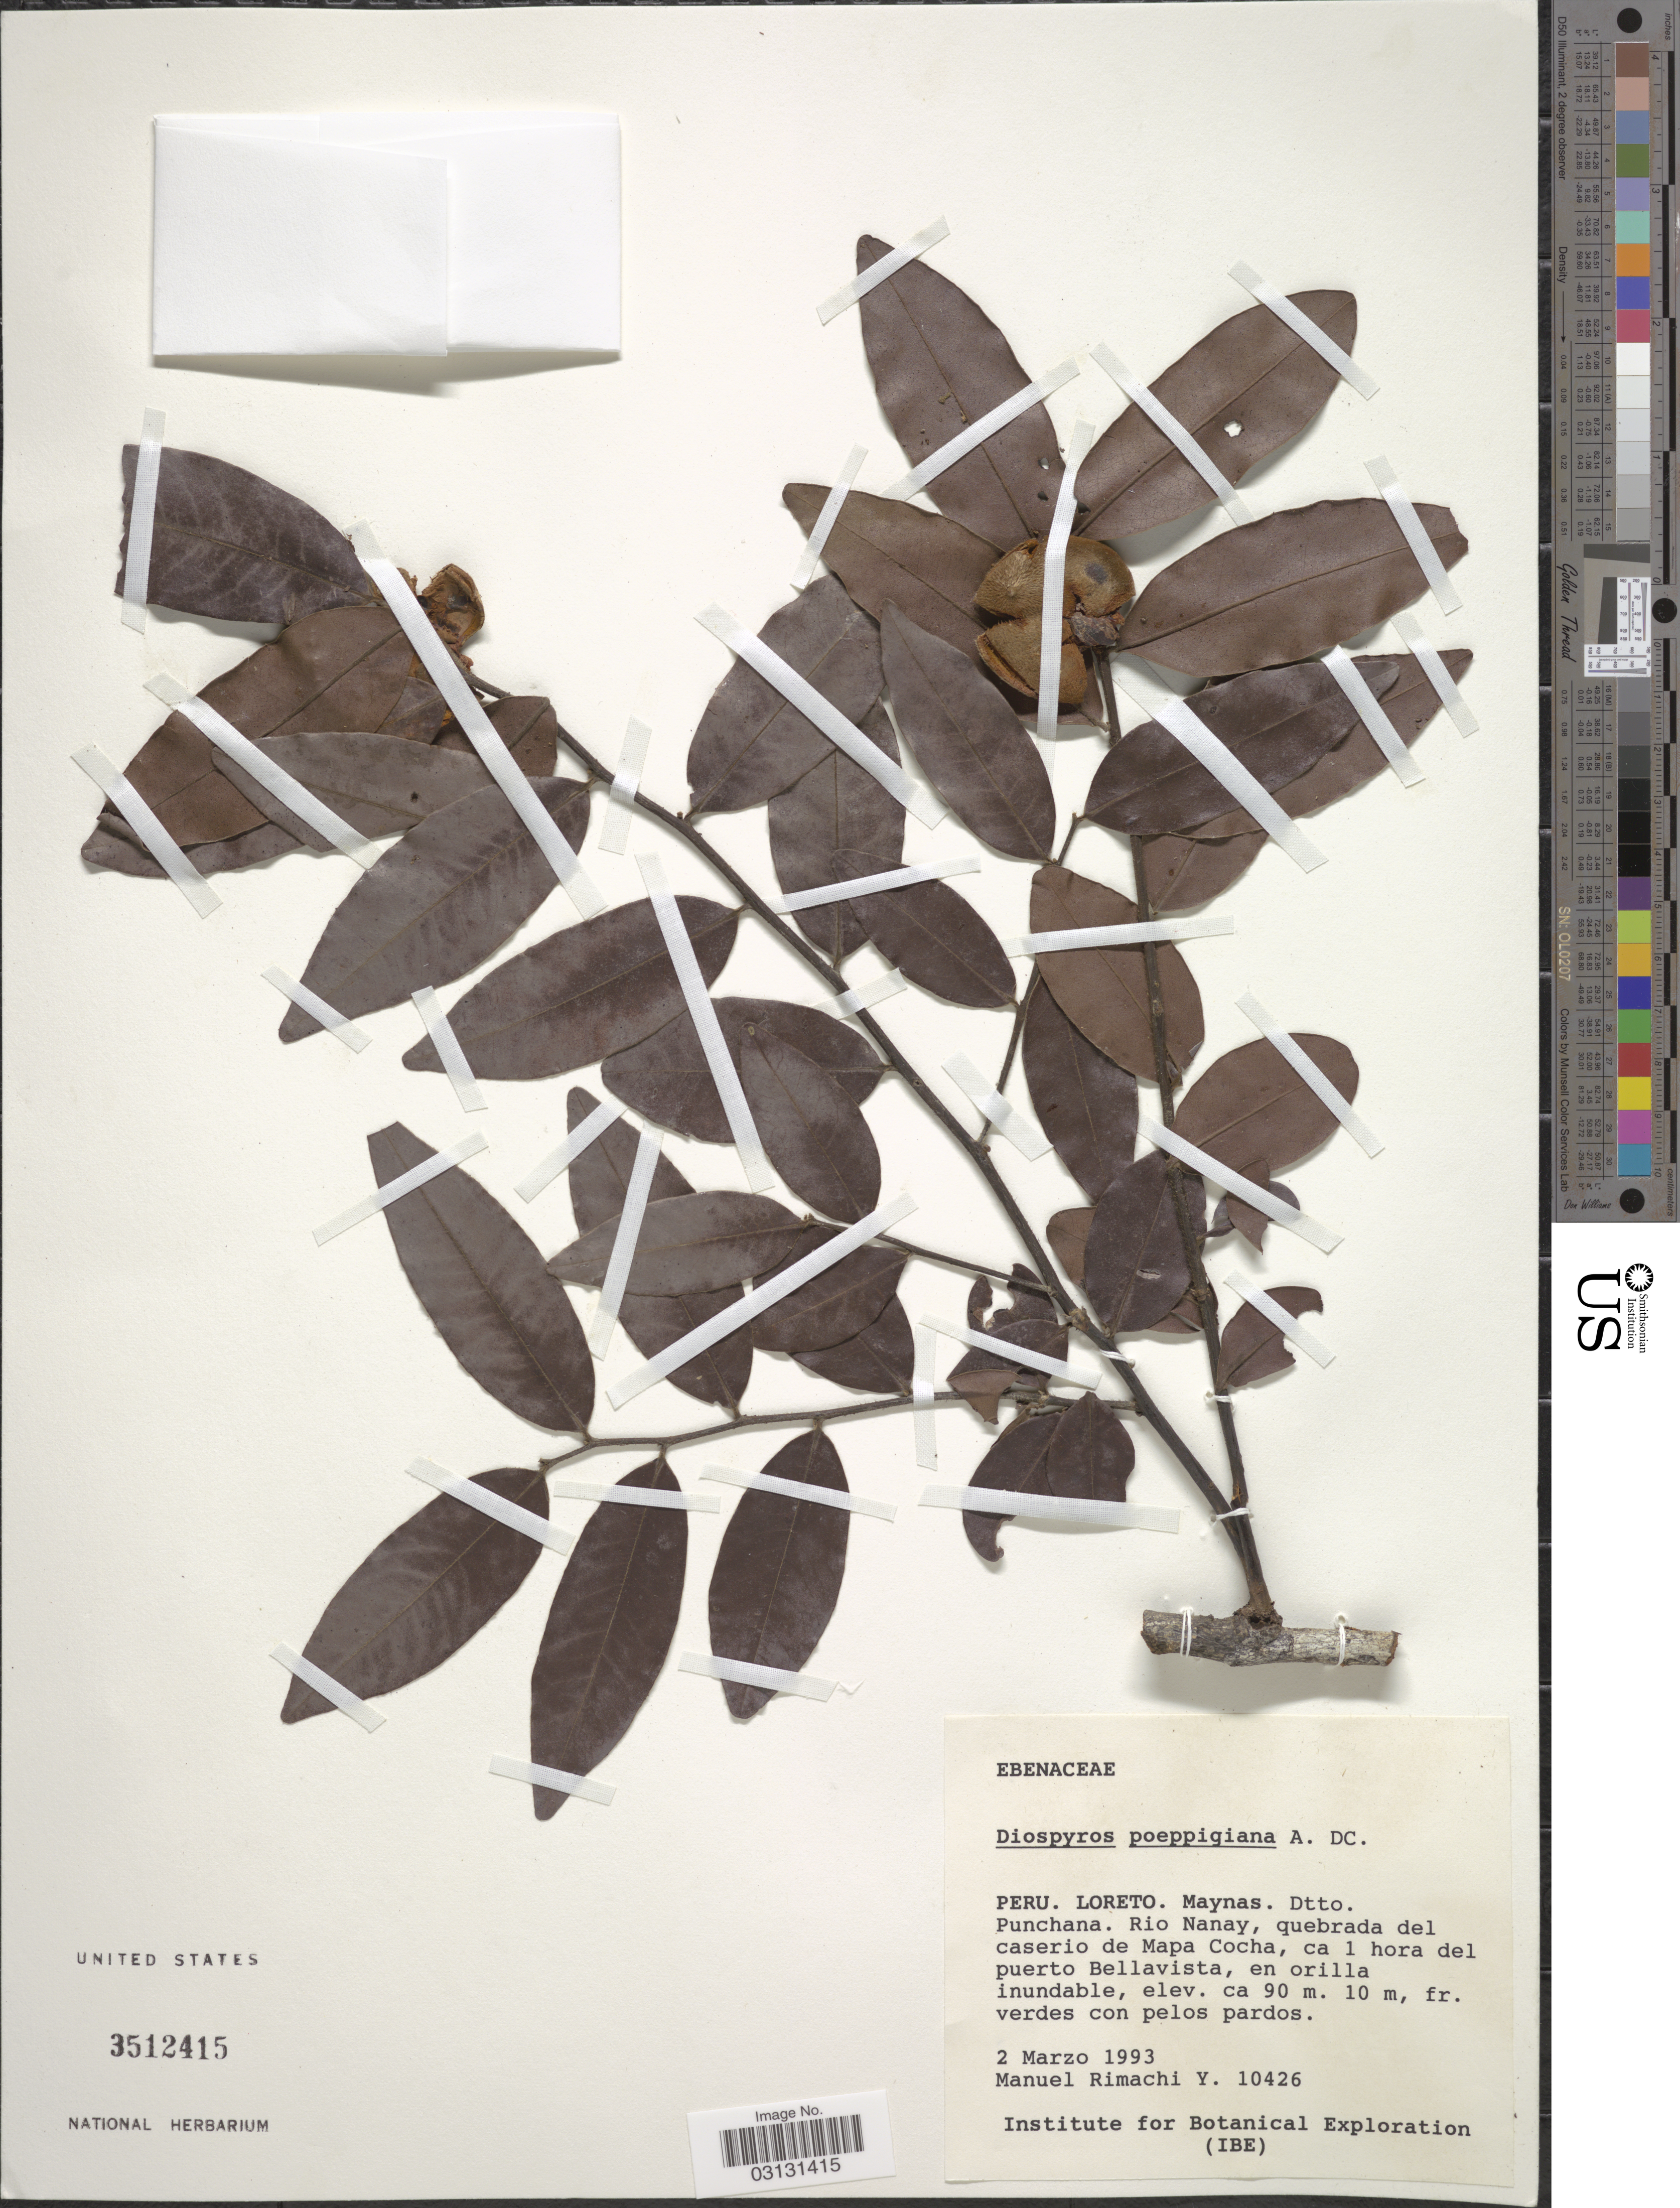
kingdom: Plantae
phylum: Tracheophyta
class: Magnoliopsida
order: Ericales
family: Ebenaceae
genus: Diospyros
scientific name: Diospyros poeppigiana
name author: A. DC.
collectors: M. Rimachi Y.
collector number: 10426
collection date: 1993-03-02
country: Peru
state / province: Loreto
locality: Maynas. Dtto. Punchana. Rio Nanay, quebrada del caserio de Mapa Cocha, ca 1 hora del puerto Bellavista, en orilla inundable.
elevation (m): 90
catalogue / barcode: US 3512415